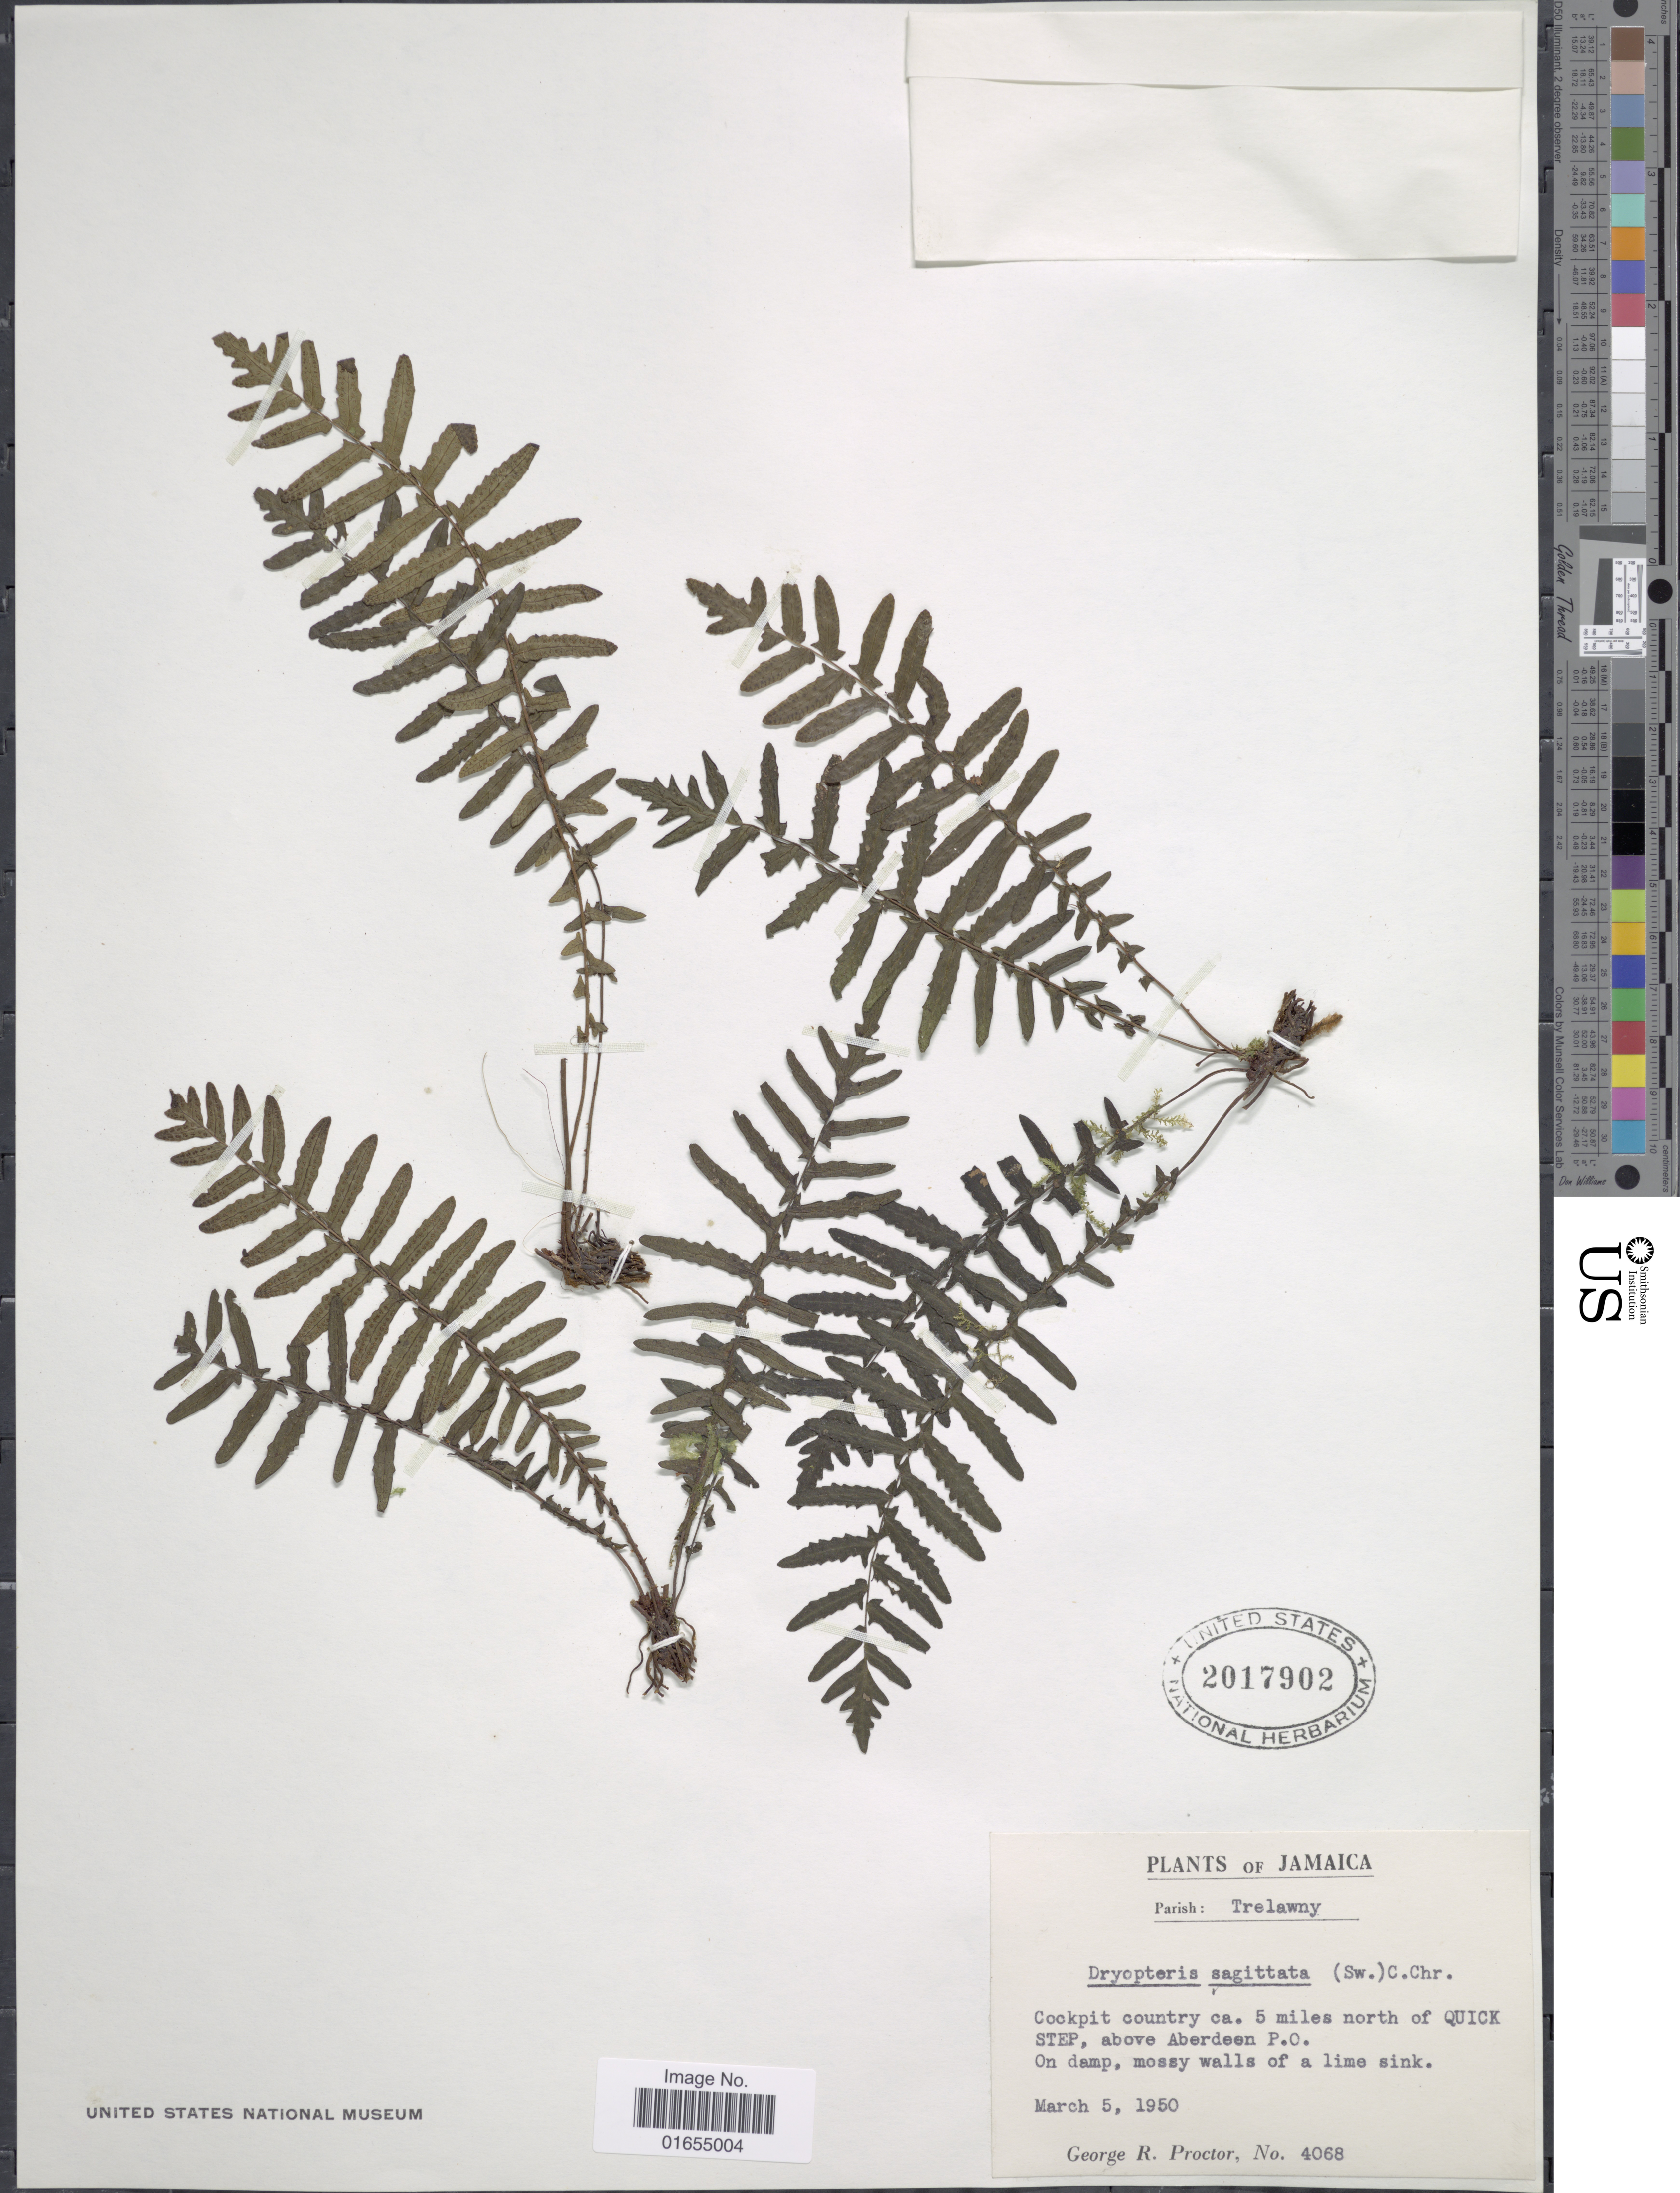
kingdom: Plantae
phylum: Tracheophyta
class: Polypodiopsida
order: Polypodiales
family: Thelypteridaceae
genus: Goniopteris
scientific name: Goniopteris sagittata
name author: (Sw.) Pic. Serm.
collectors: G. Proctor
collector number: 4068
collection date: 1950-03-05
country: Jamaica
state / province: Trelawny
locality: Cockpit country ca. 5 miles north of Quick Step, above Aberdeen P.O., on damp, mossy walls of a lime sink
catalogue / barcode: US 2017902